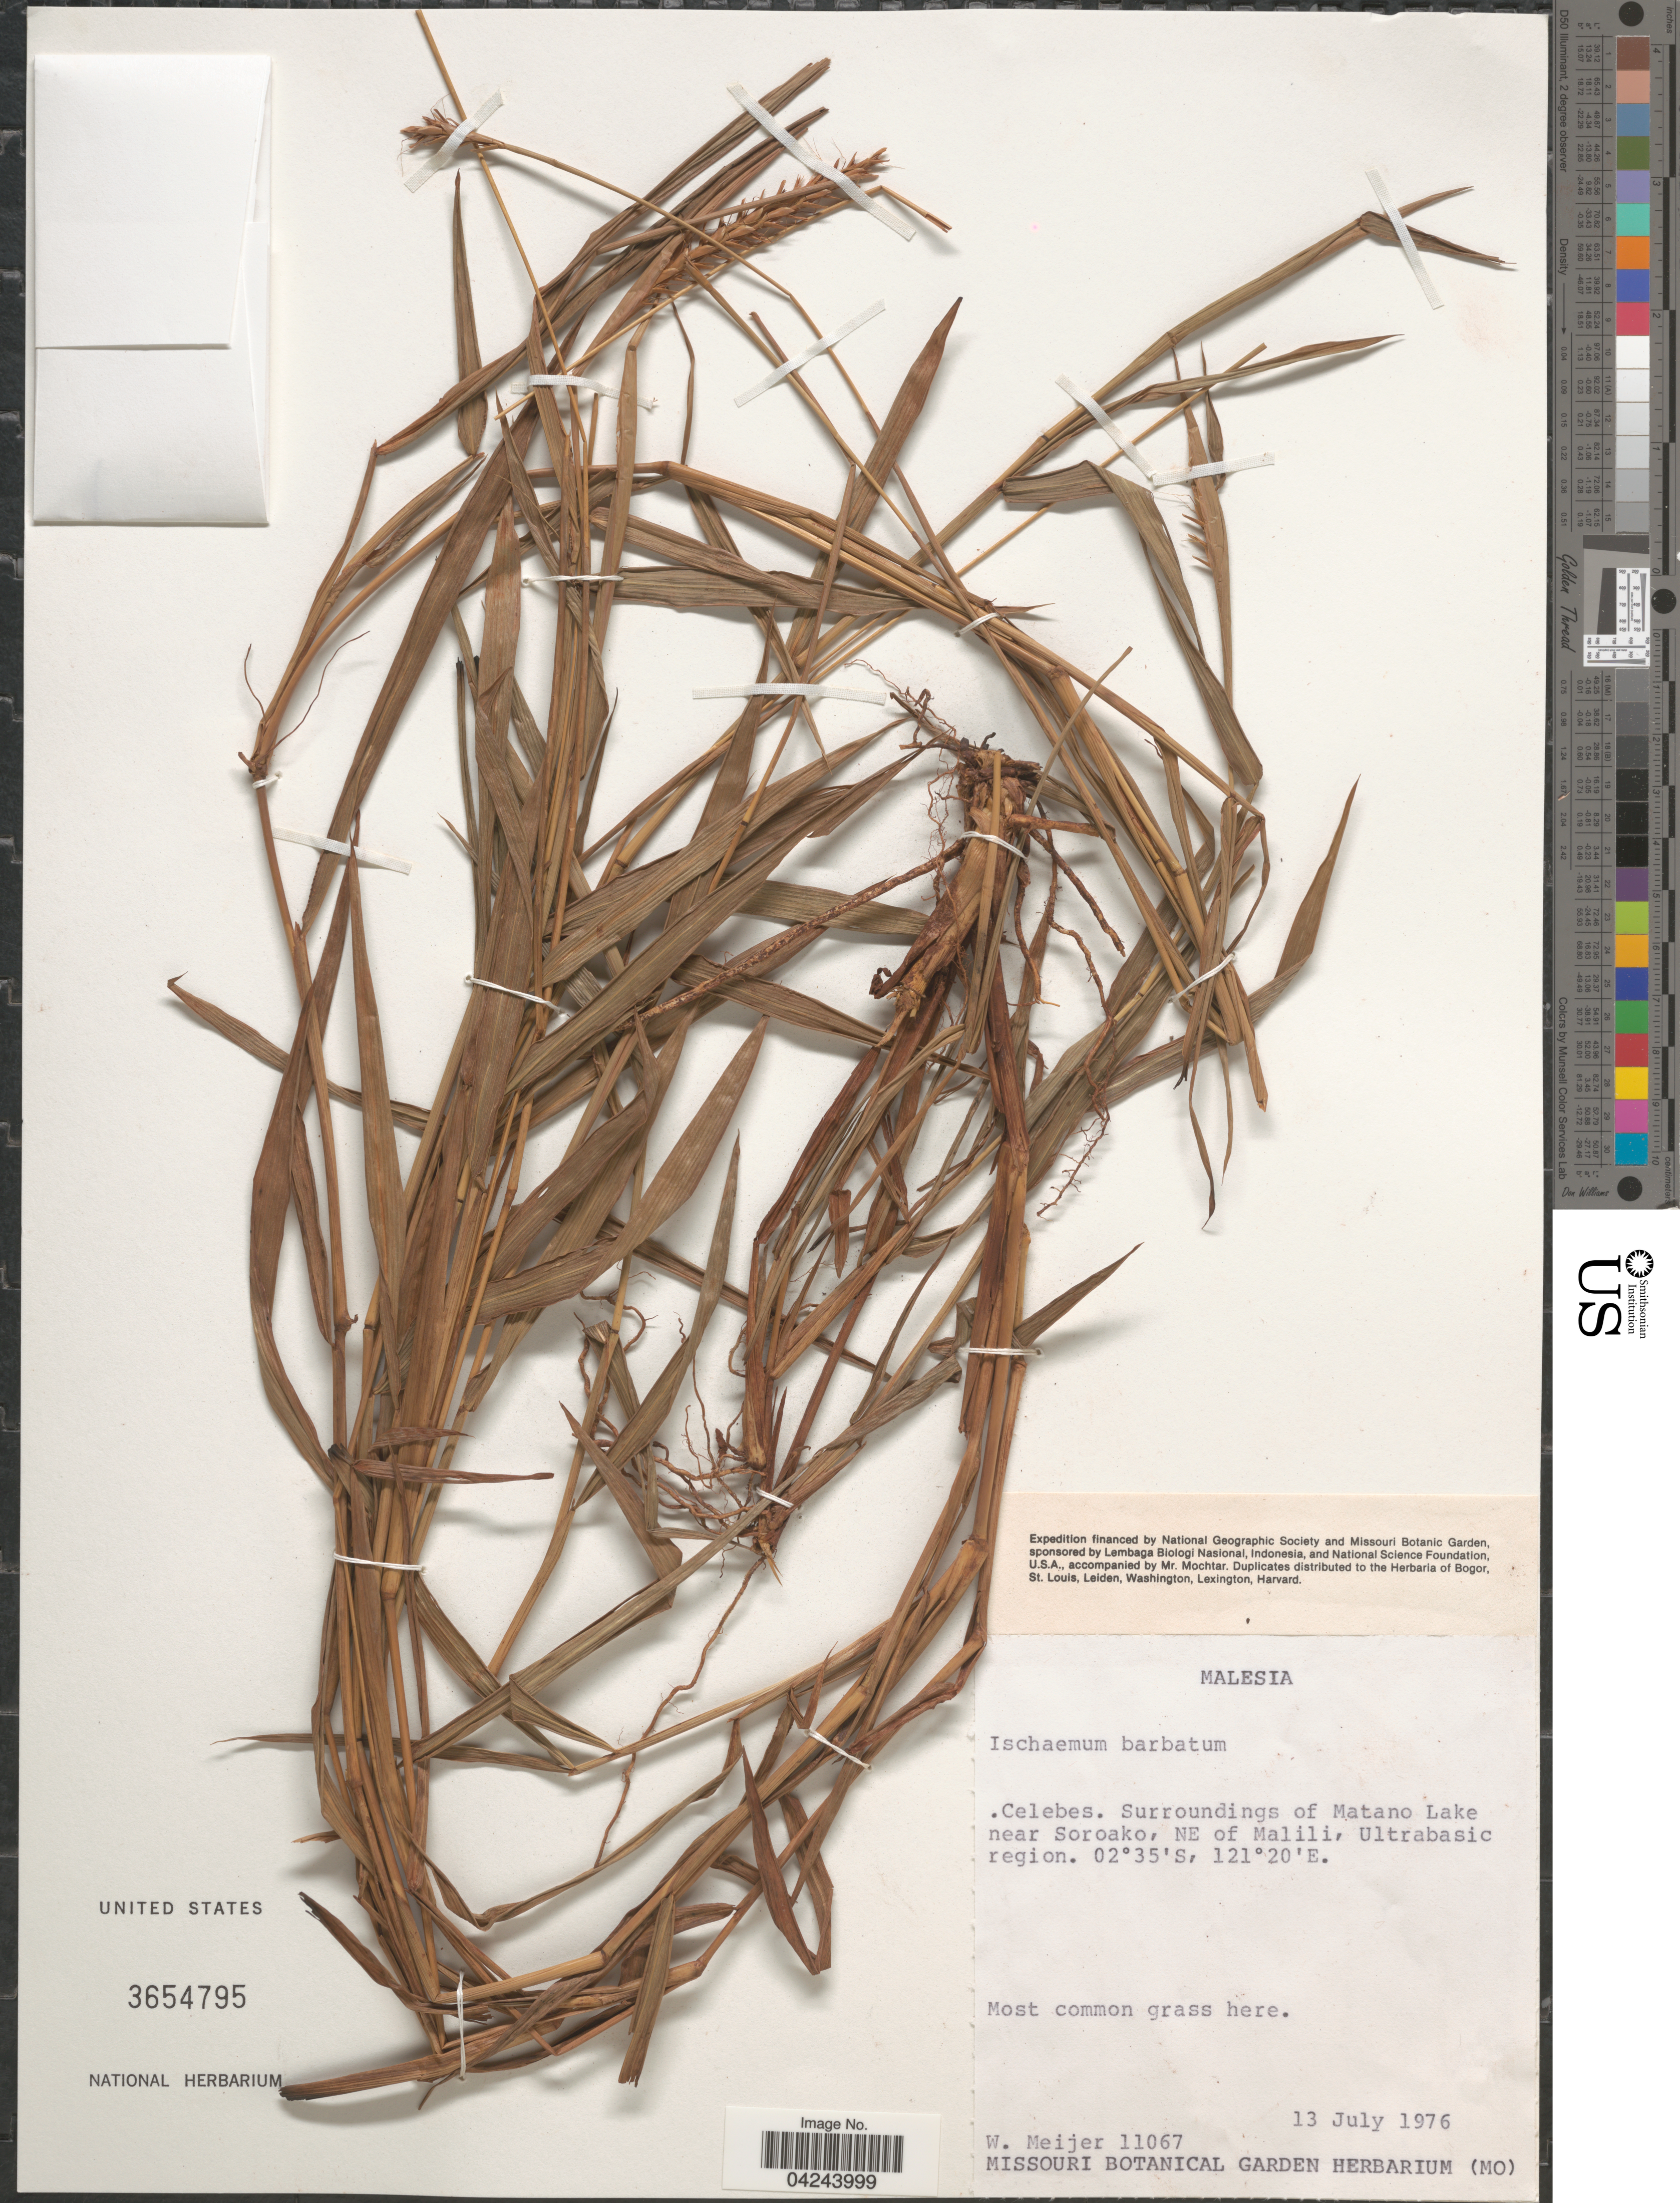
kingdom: Plantae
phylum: Tracheophyta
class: Liliopsida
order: Poales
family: Poaceae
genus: Ischaemum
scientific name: Ischaemum sp.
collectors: W. Meijer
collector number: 11067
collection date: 1976-07-13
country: Malaysia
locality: Celebes. Surroundings of Matano Lake near Soroako, NE of Malili, Ultrabasic region.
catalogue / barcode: US 3654795